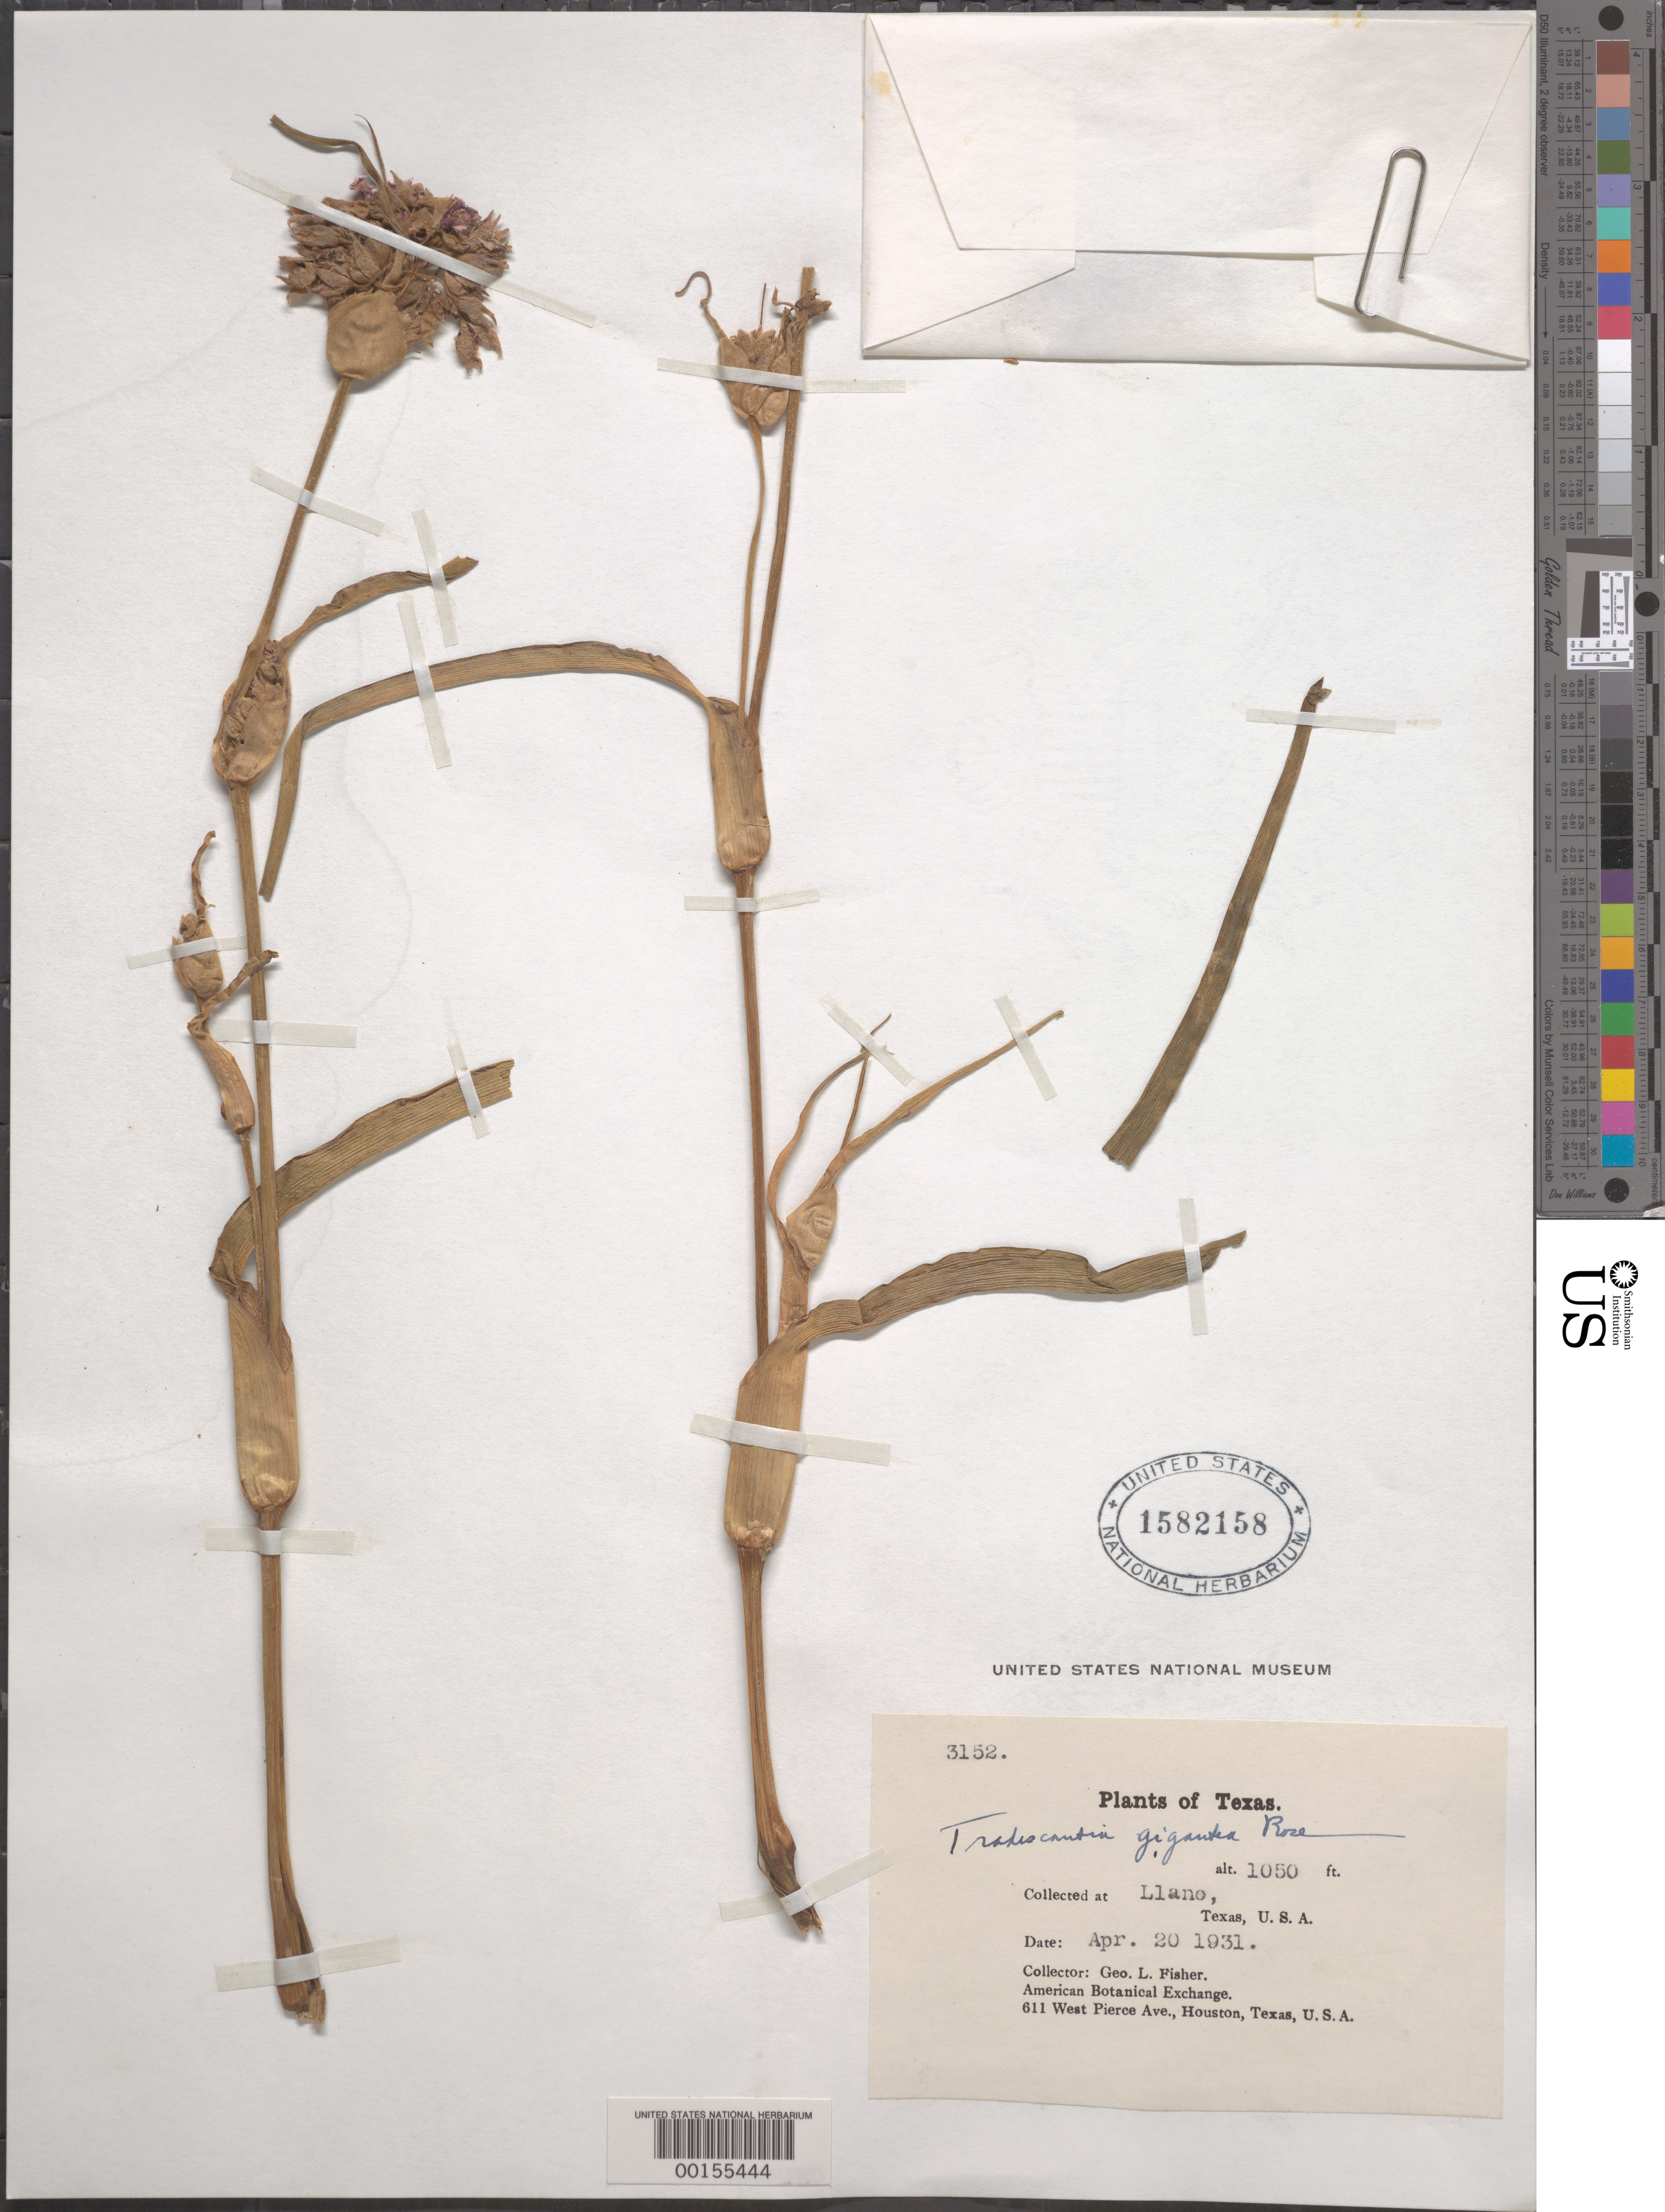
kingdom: Plantae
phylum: Tracheophyta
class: Liliopsida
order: Commelinales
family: Commelinaceae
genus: Tradescantia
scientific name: Tradescantia gigantea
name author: Rose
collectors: G. L. Fisher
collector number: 3152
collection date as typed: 20 Apr 1931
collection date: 1931-04-20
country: United States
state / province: Texas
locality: Llano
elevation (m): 320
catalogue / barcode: US 1582158